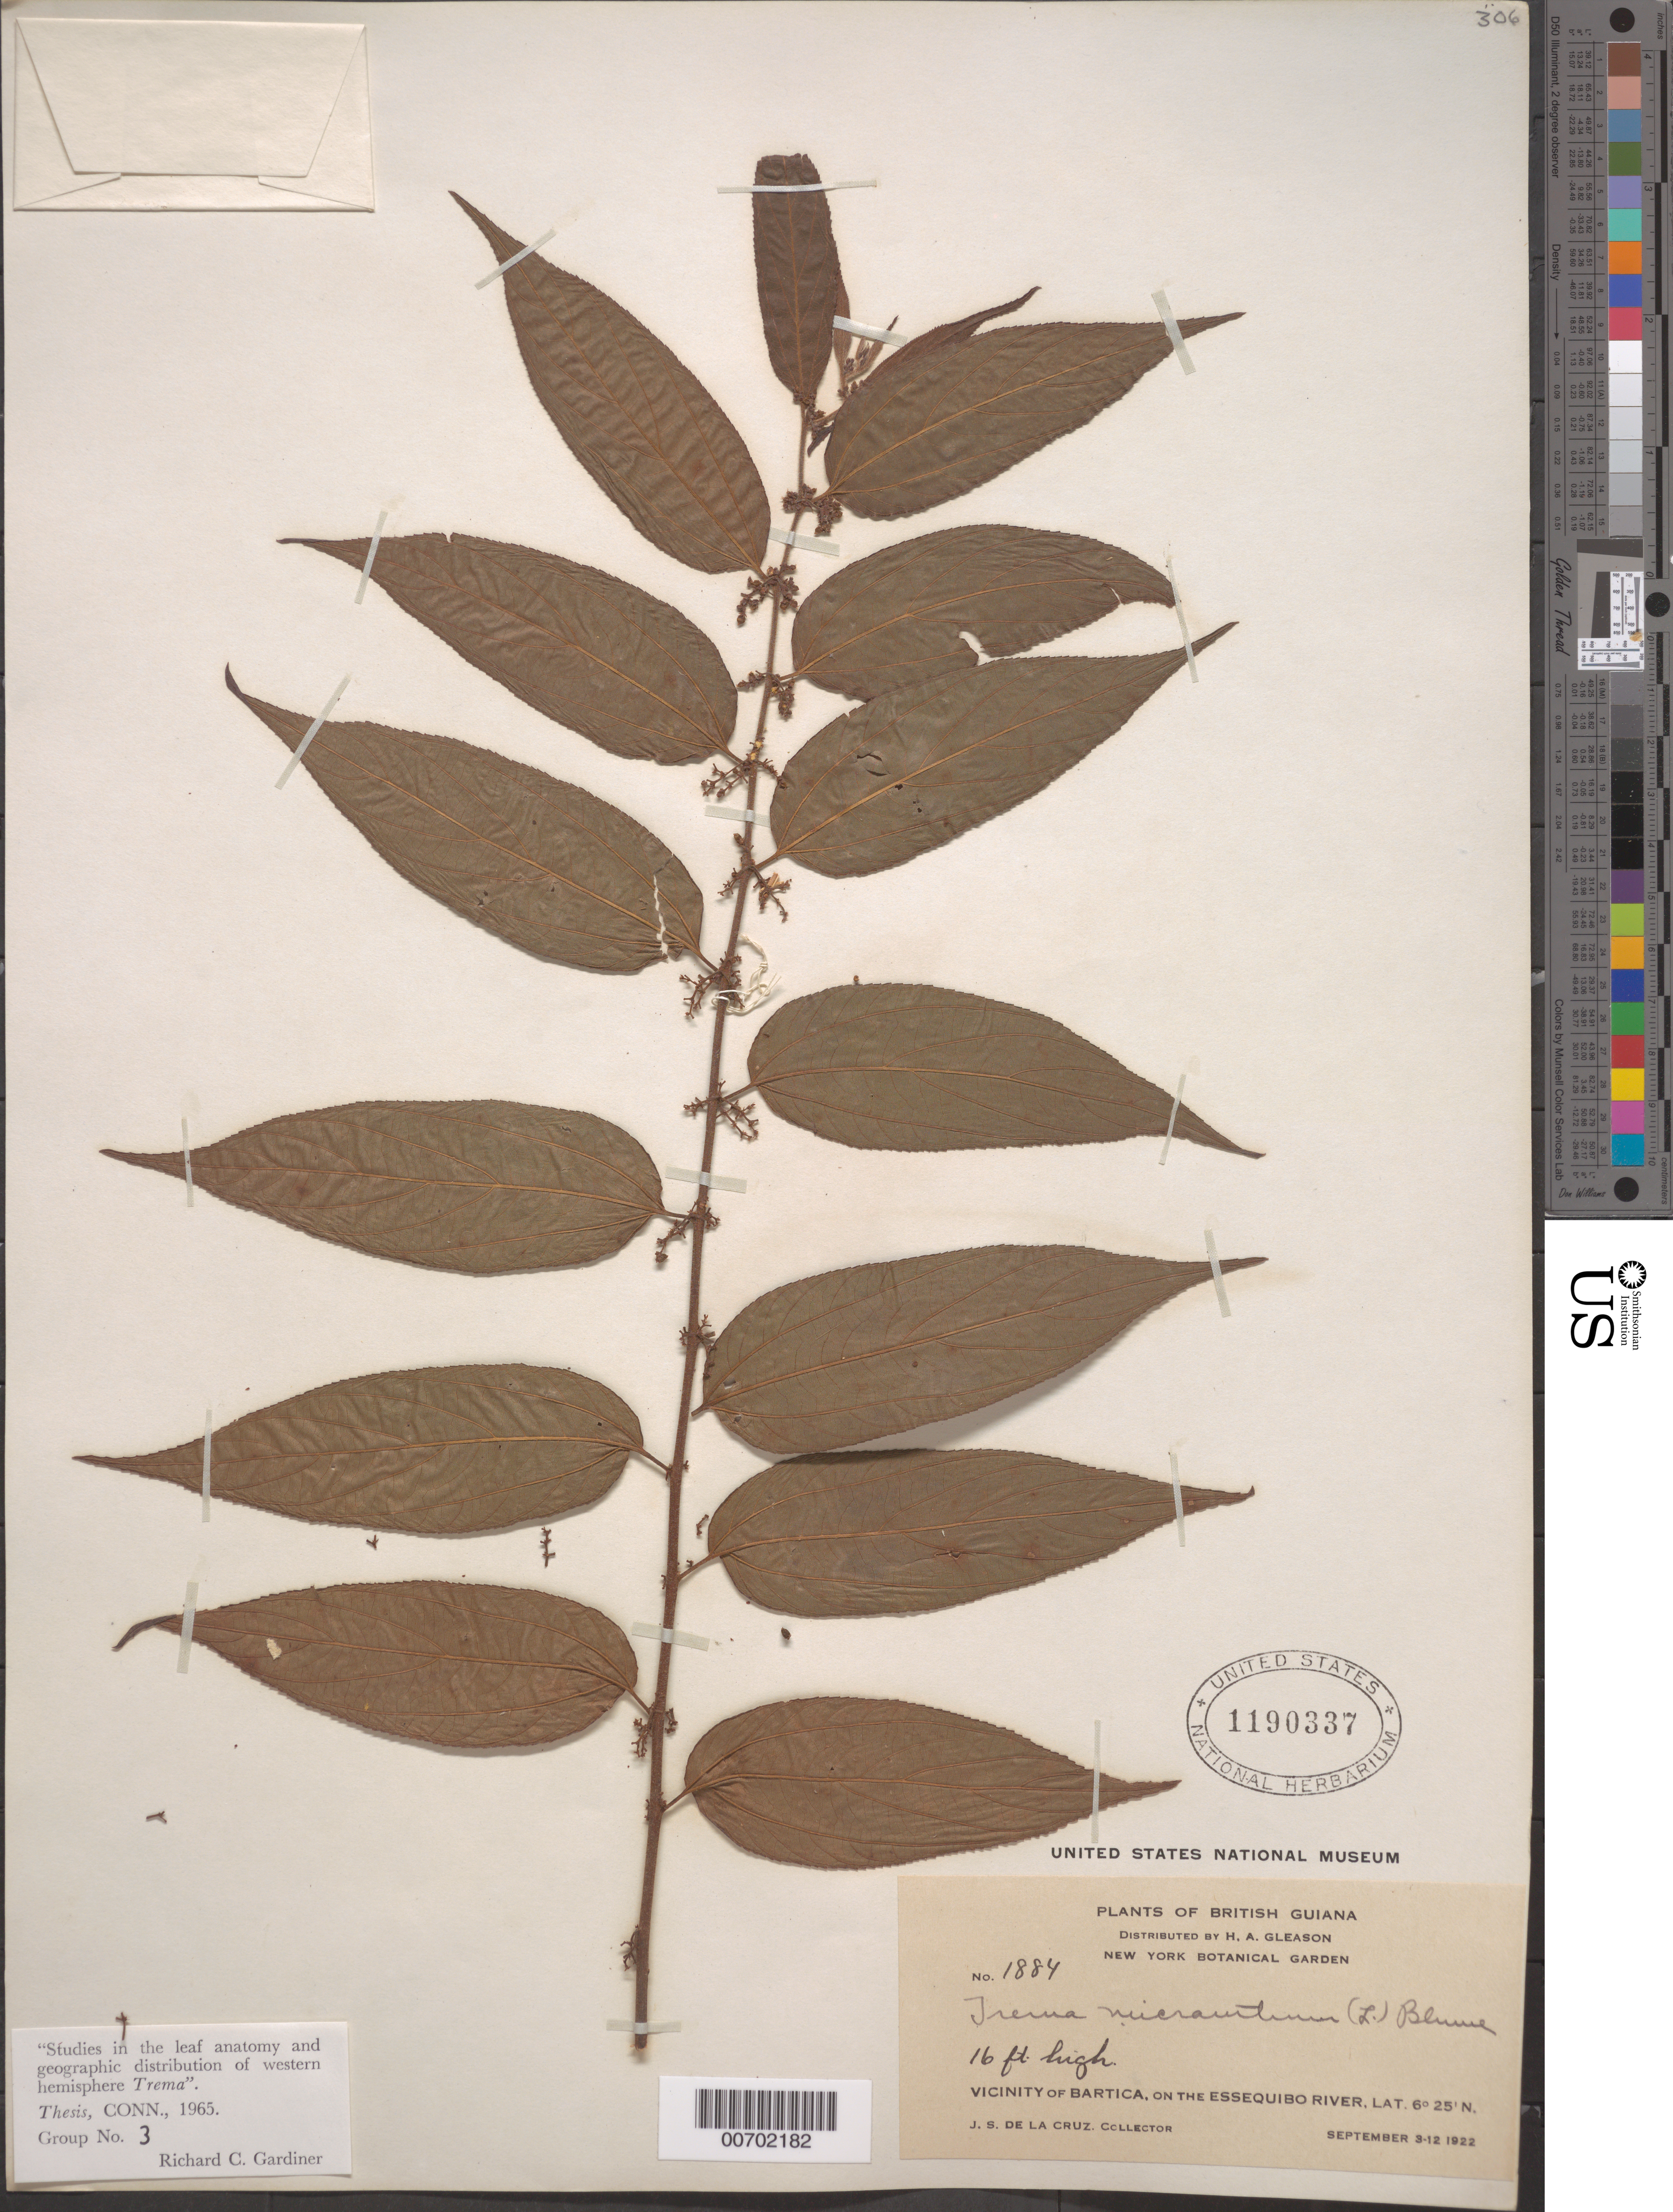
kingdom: Plantae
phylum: Tracheophyta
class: Magnoliopsida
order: Rosales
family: Cannabaceae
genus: Trema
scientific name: Trema micranthum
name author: (L.) Blume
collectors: J. S. de la Cruz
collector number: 1884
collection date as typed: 3-Sep-22 to 12-Sep-22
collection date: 1922-09-03/1922-09-12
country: Guyana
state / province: Cuyuni-Mazaruni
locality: Bartica, vic., on the Essequibo River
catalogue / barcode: US 1190337